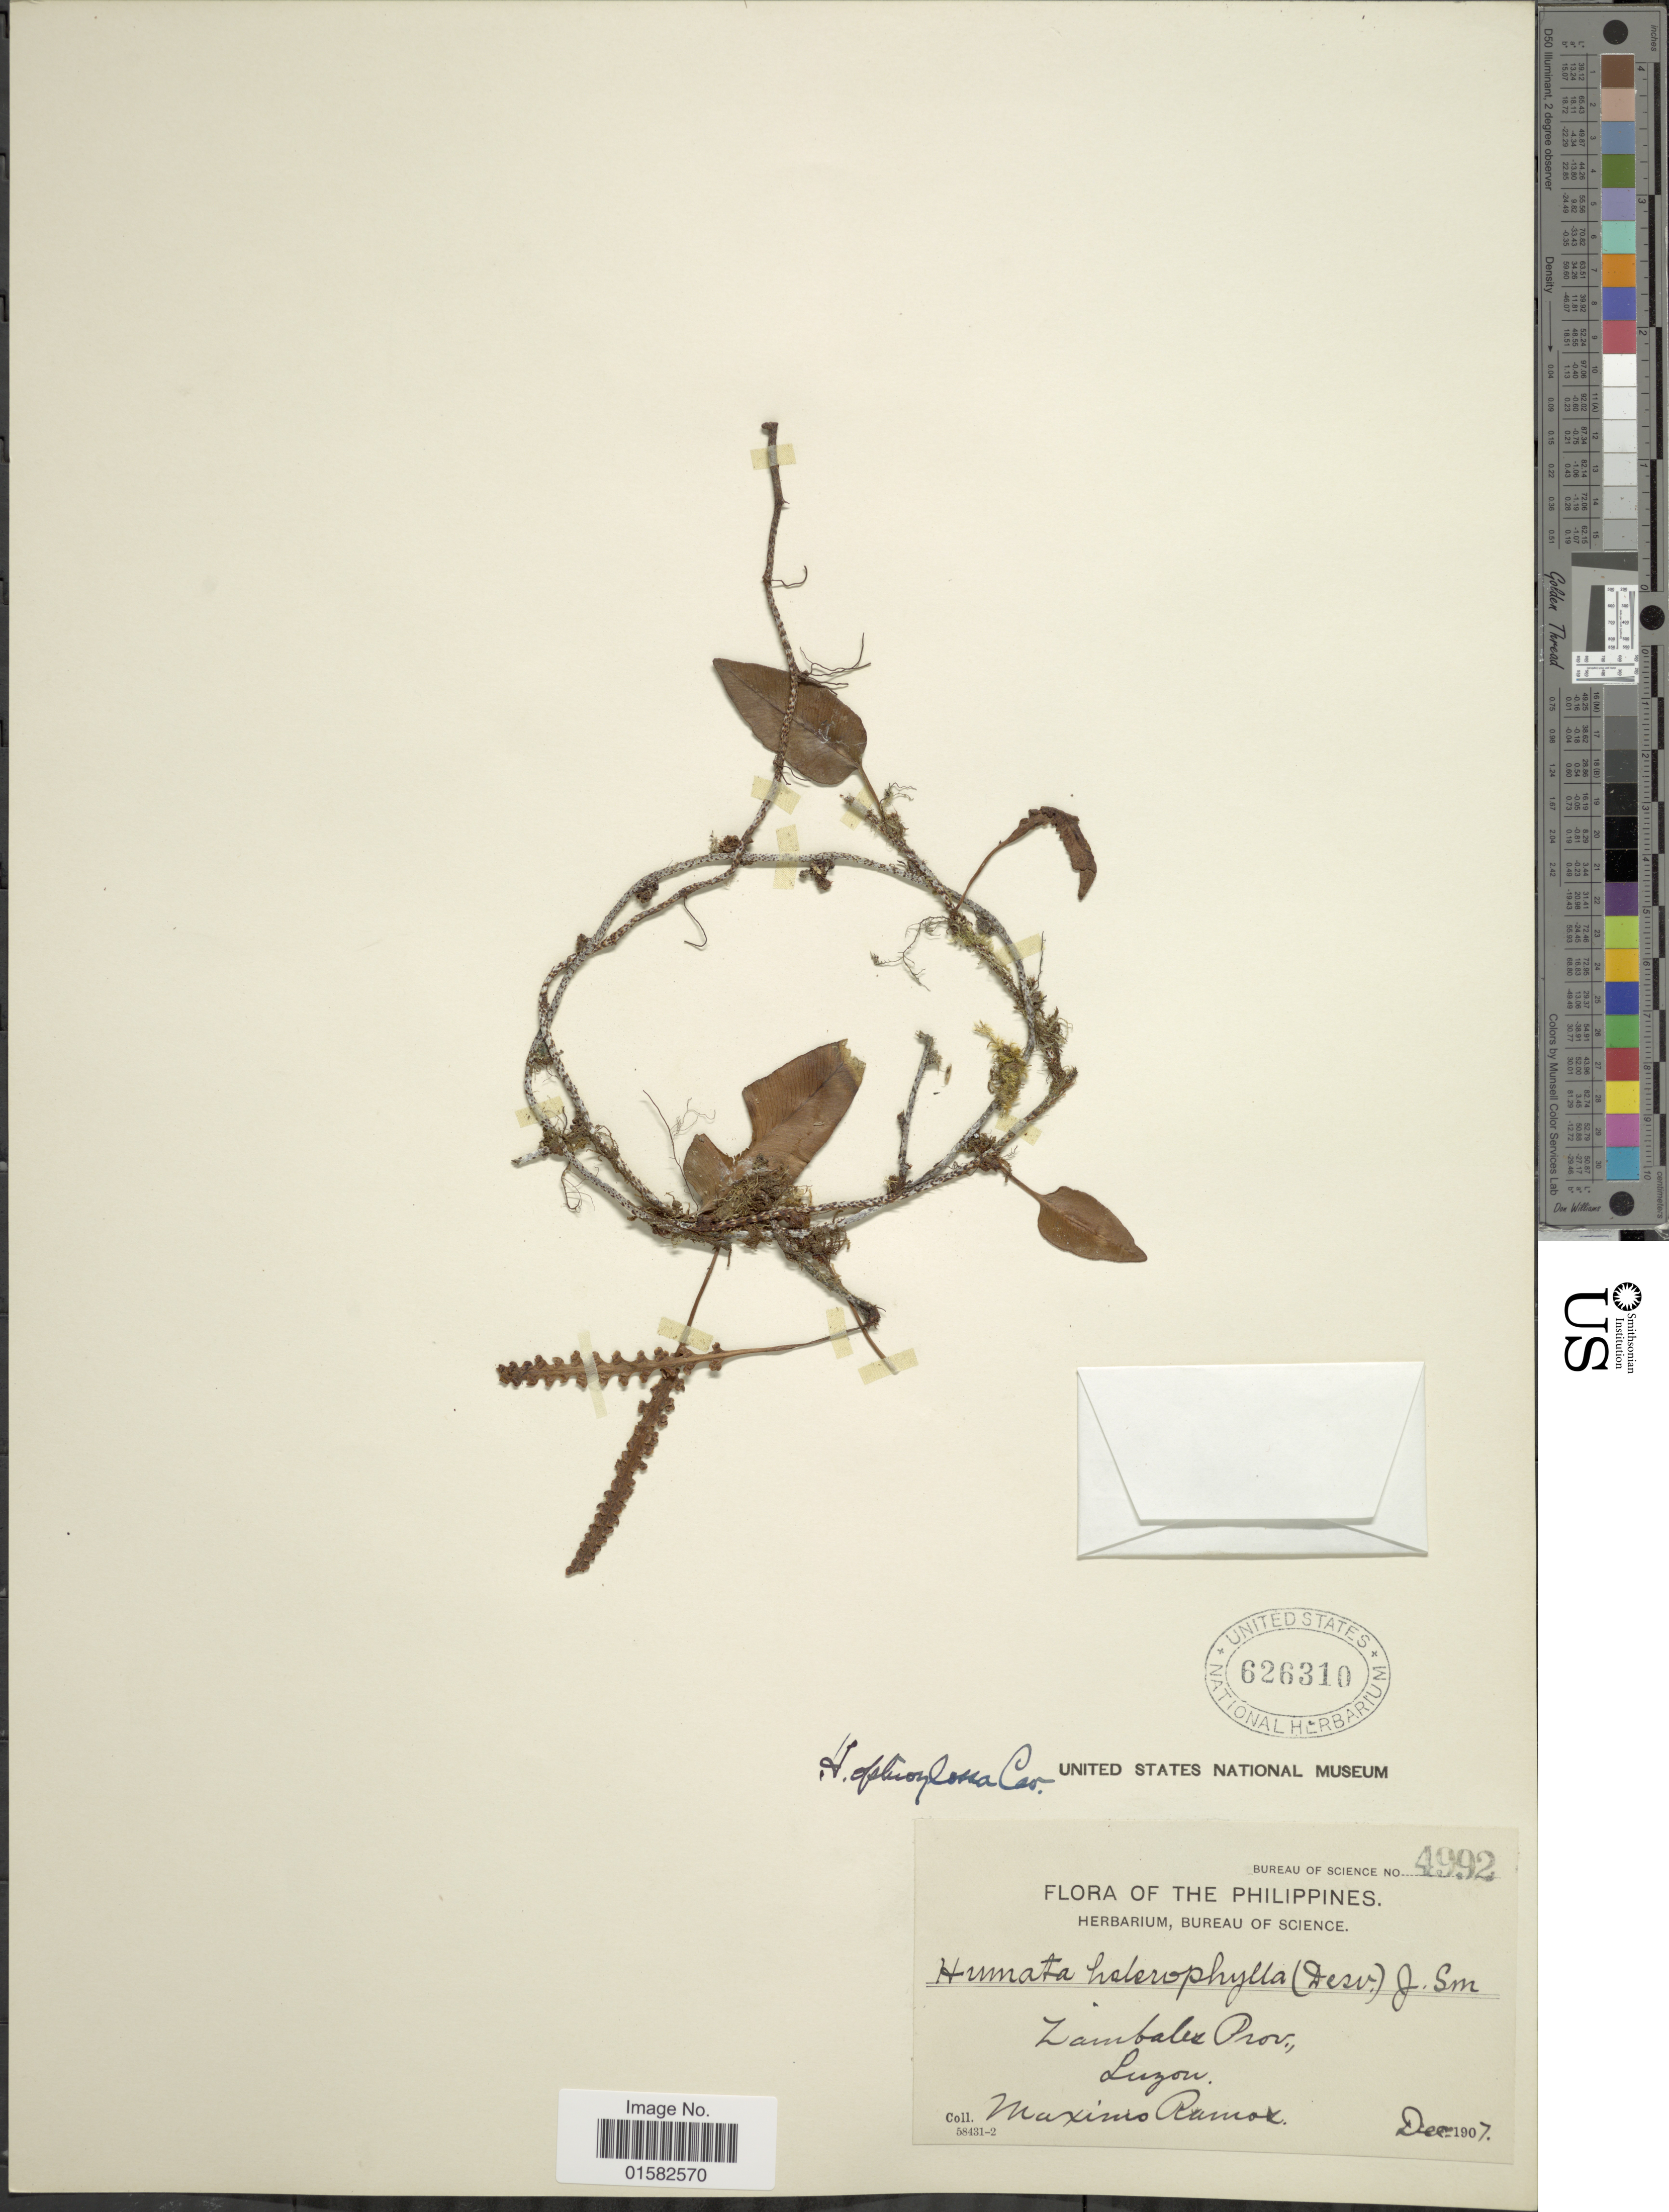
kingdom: Plantae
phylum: Tracheophyta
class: Polypodiopsida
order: Polypodiales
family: Davalliaceae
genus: Humata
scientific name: Humata heterophylla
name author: (Sm.) Desv.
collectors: M. Ramos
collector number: Bureau of Science 4992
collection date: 1907-12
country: Philippines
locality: Zambalu Prov, Luzon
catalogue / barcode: US 626310